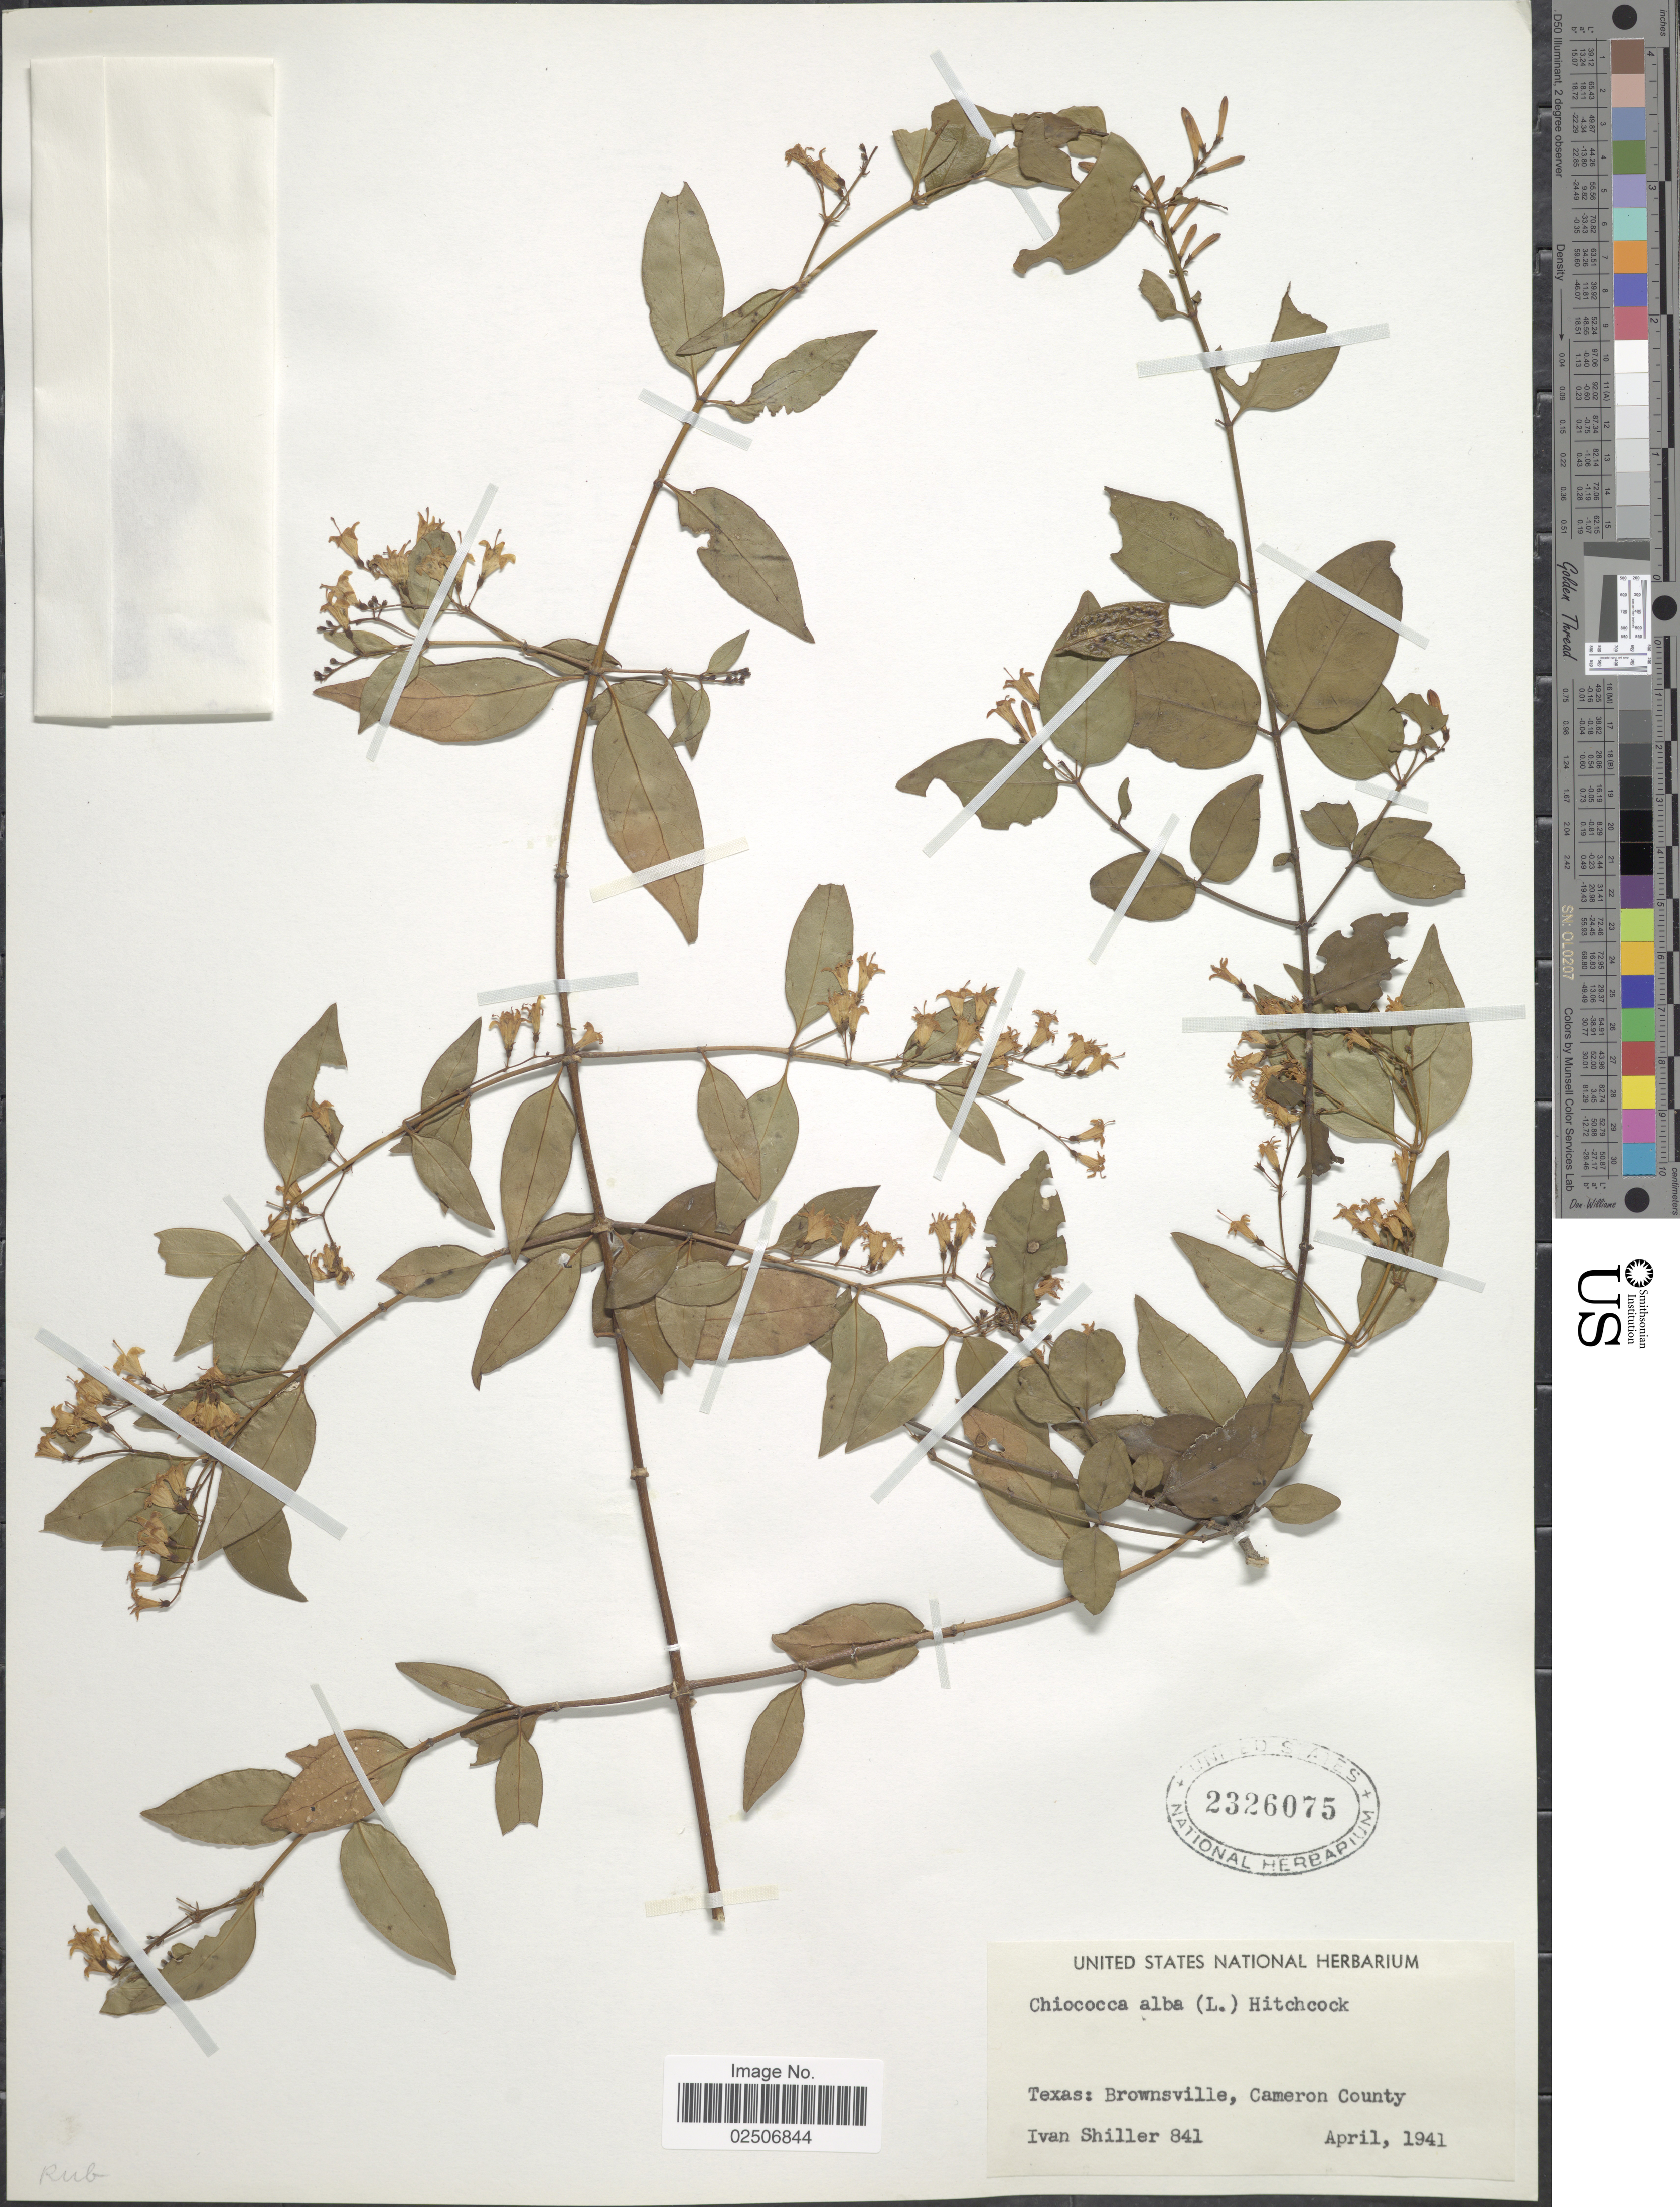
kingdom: Plantae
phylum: Tracheophyta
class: Magnoliopsida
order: Gentianales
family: Rubiaceae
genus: Chiococca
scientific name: Chiococca alba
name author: (L.) Hitchc.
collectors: I. Shiller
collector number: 841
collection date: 1941-04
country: United States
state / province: Texas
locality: Cameron County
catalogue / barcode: US 2326075